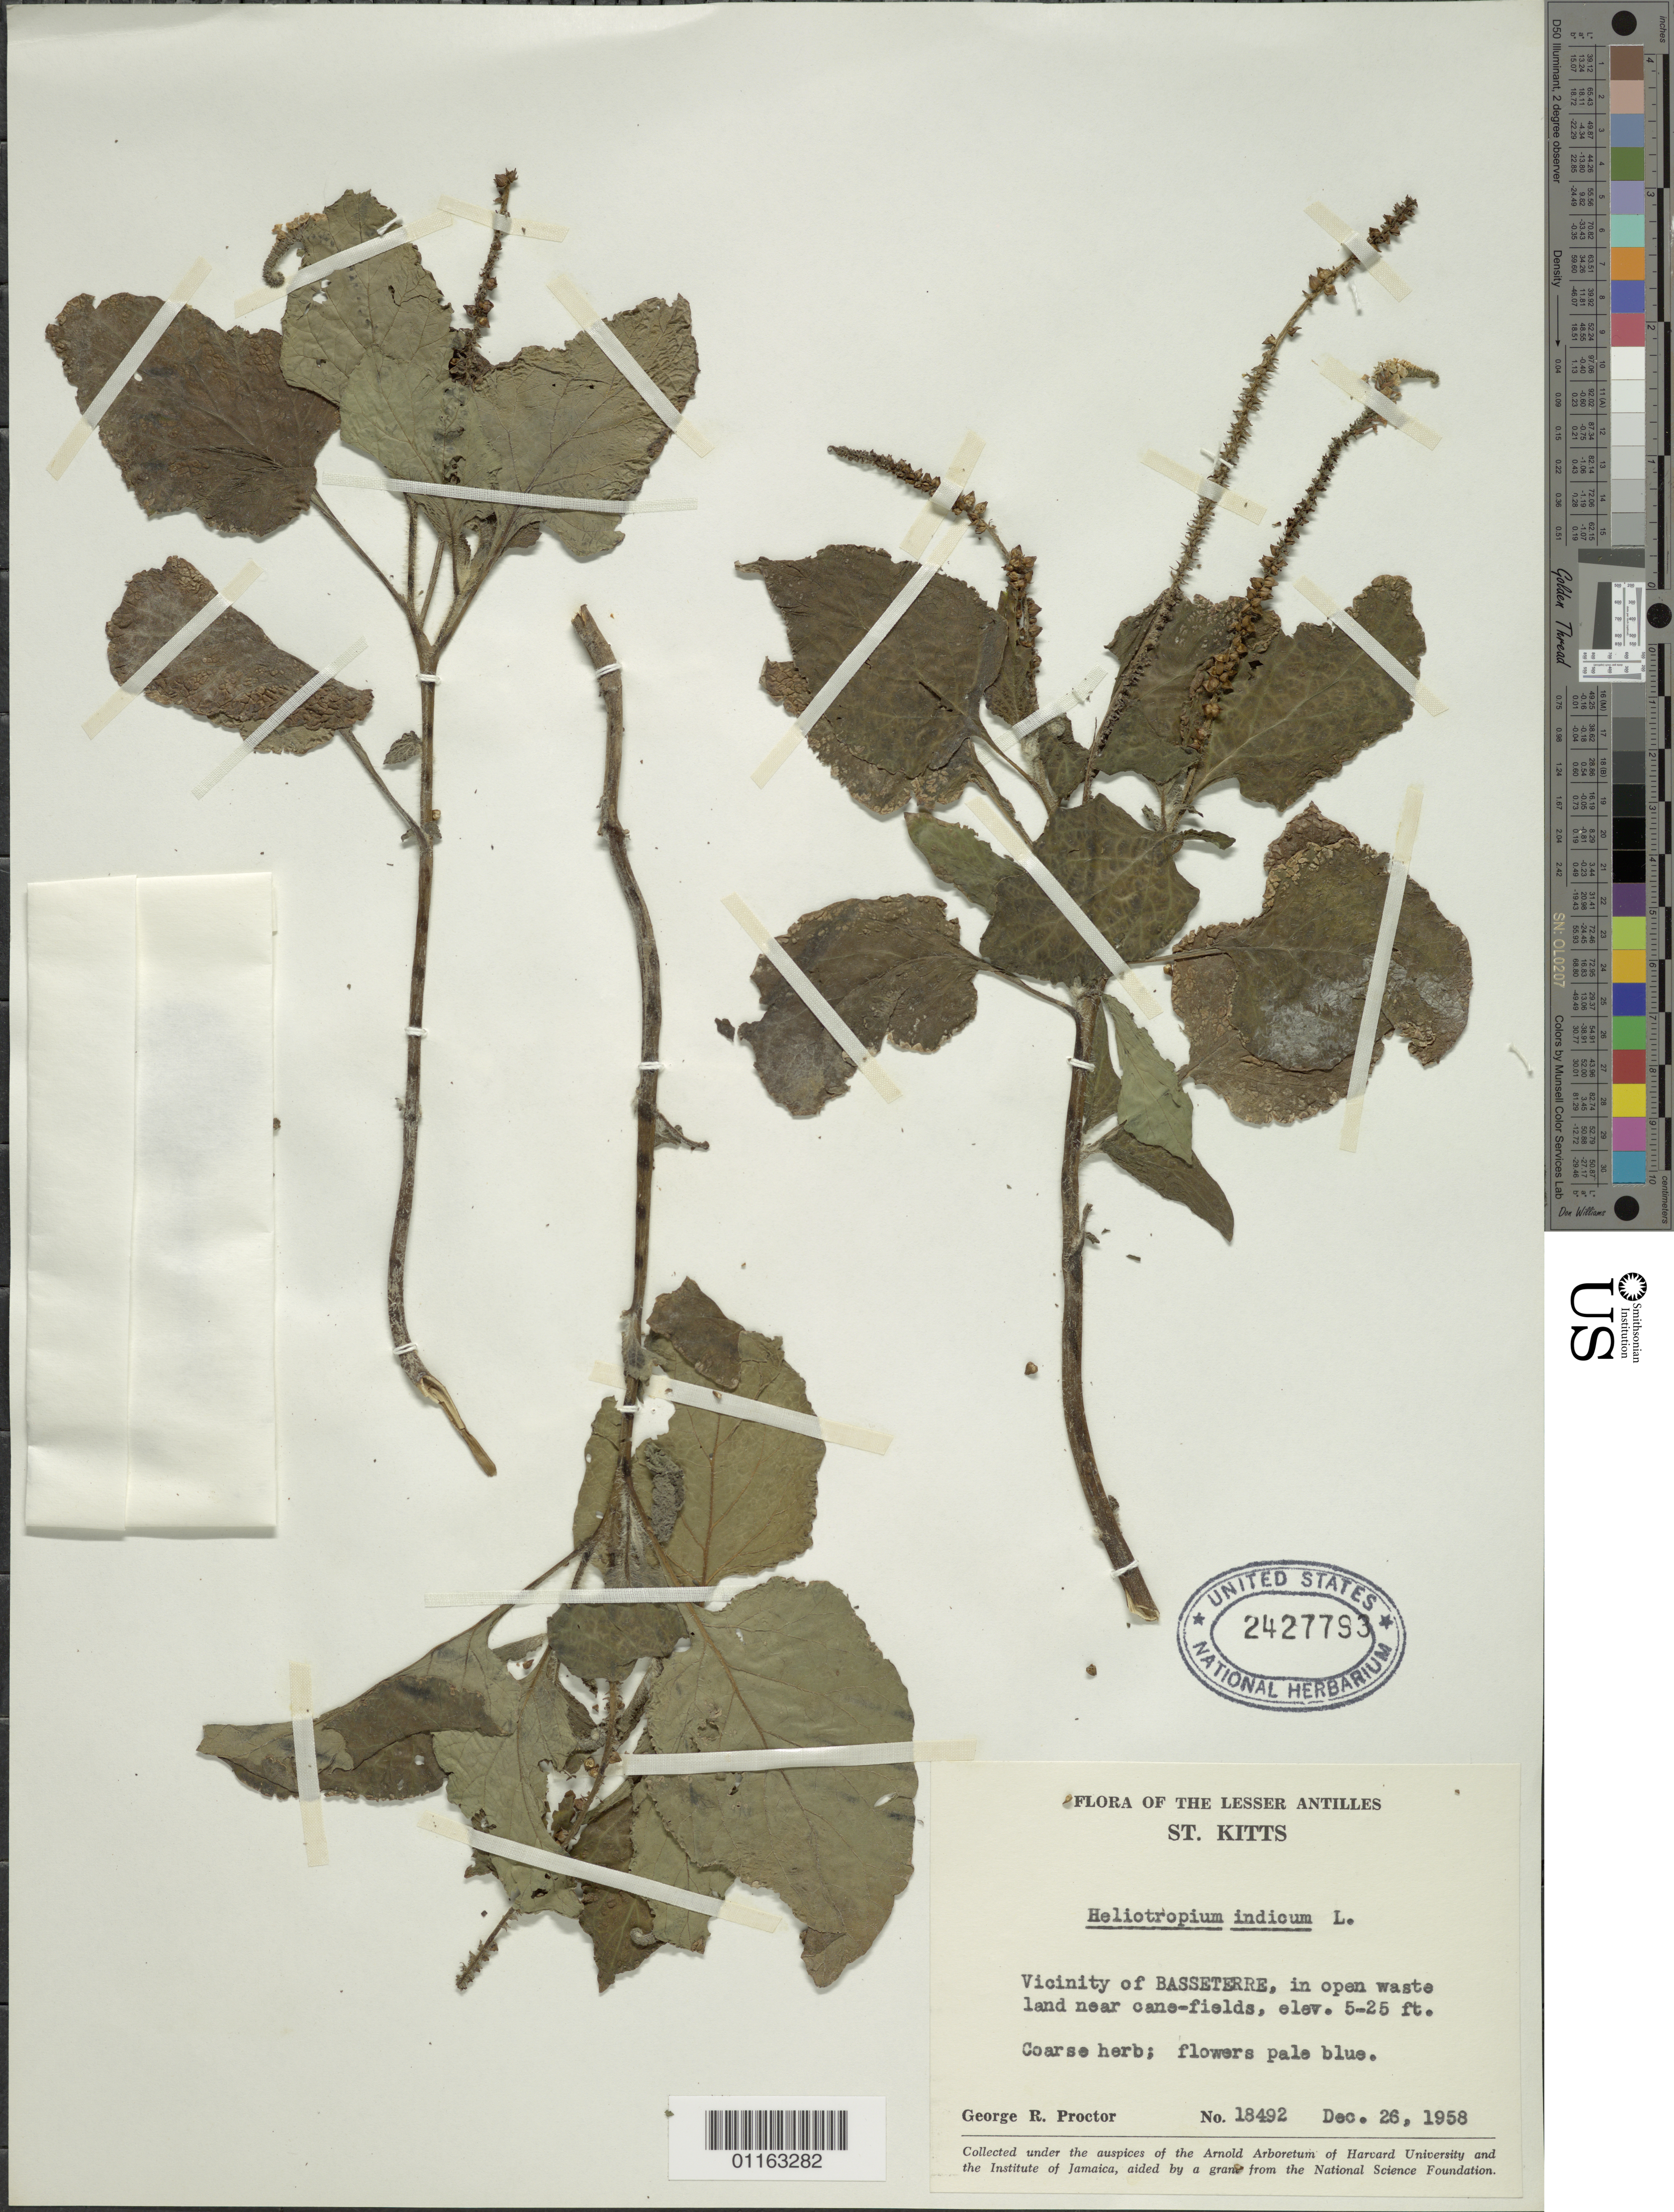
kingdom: Plantae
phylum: Tracheophyta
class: Magnoliopsida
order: Boraginales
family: Heliotropiaceae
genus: Heliotropium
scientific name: Heliotropium indicum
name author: L.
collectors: G. R. Proctor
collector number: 18492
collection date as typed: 26 Dec 1958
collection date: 1958-12-26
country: St. Christopher-Nevis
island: St. Christopher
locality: Vicinity of Baseterre in open waste lands near cane-fields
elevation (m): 2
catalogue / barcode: US 2427793